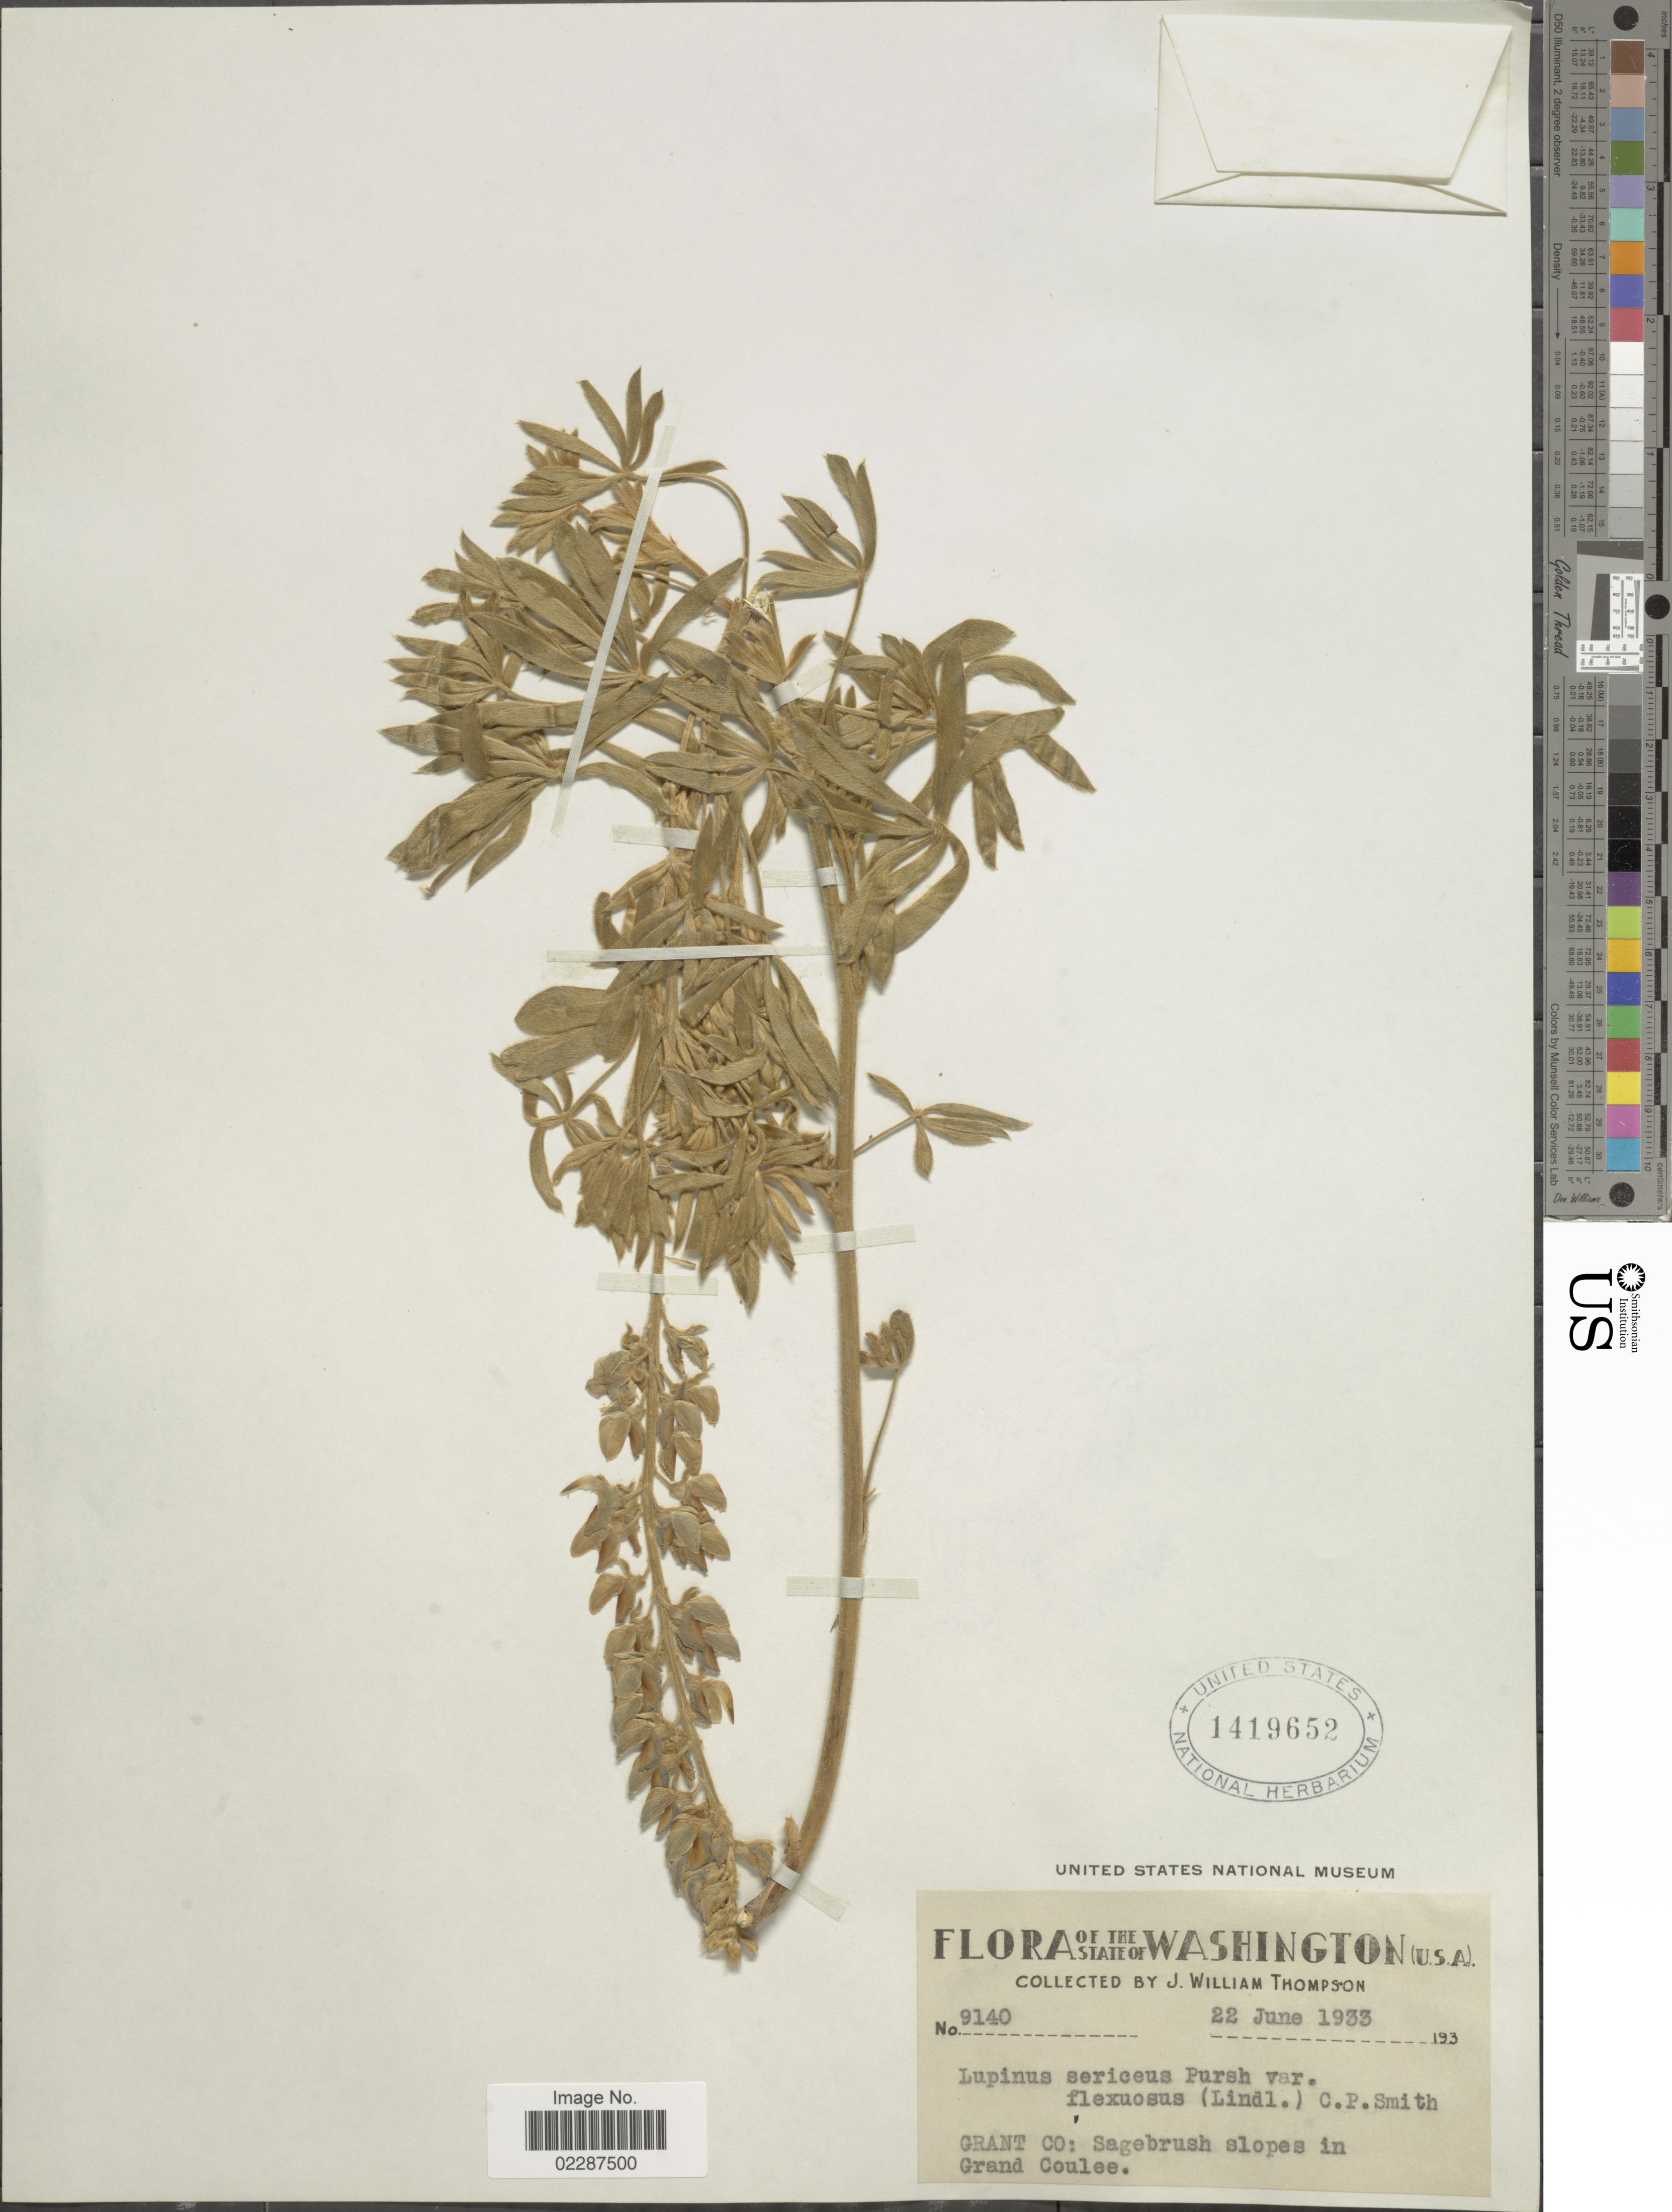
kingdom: Plantae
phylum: Tracheophyta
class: Magnoliopsida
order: Fabales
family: Fabaceae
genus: Lupinus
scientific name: Lupinus sericeus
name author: Pursh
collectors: J. W. Thompson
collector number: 9140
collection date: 1933-06-22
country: United States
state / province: Washington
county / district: Grant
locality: Grant Co: Sagebrush slopes in Grand Coulee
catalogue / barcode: US 1419652